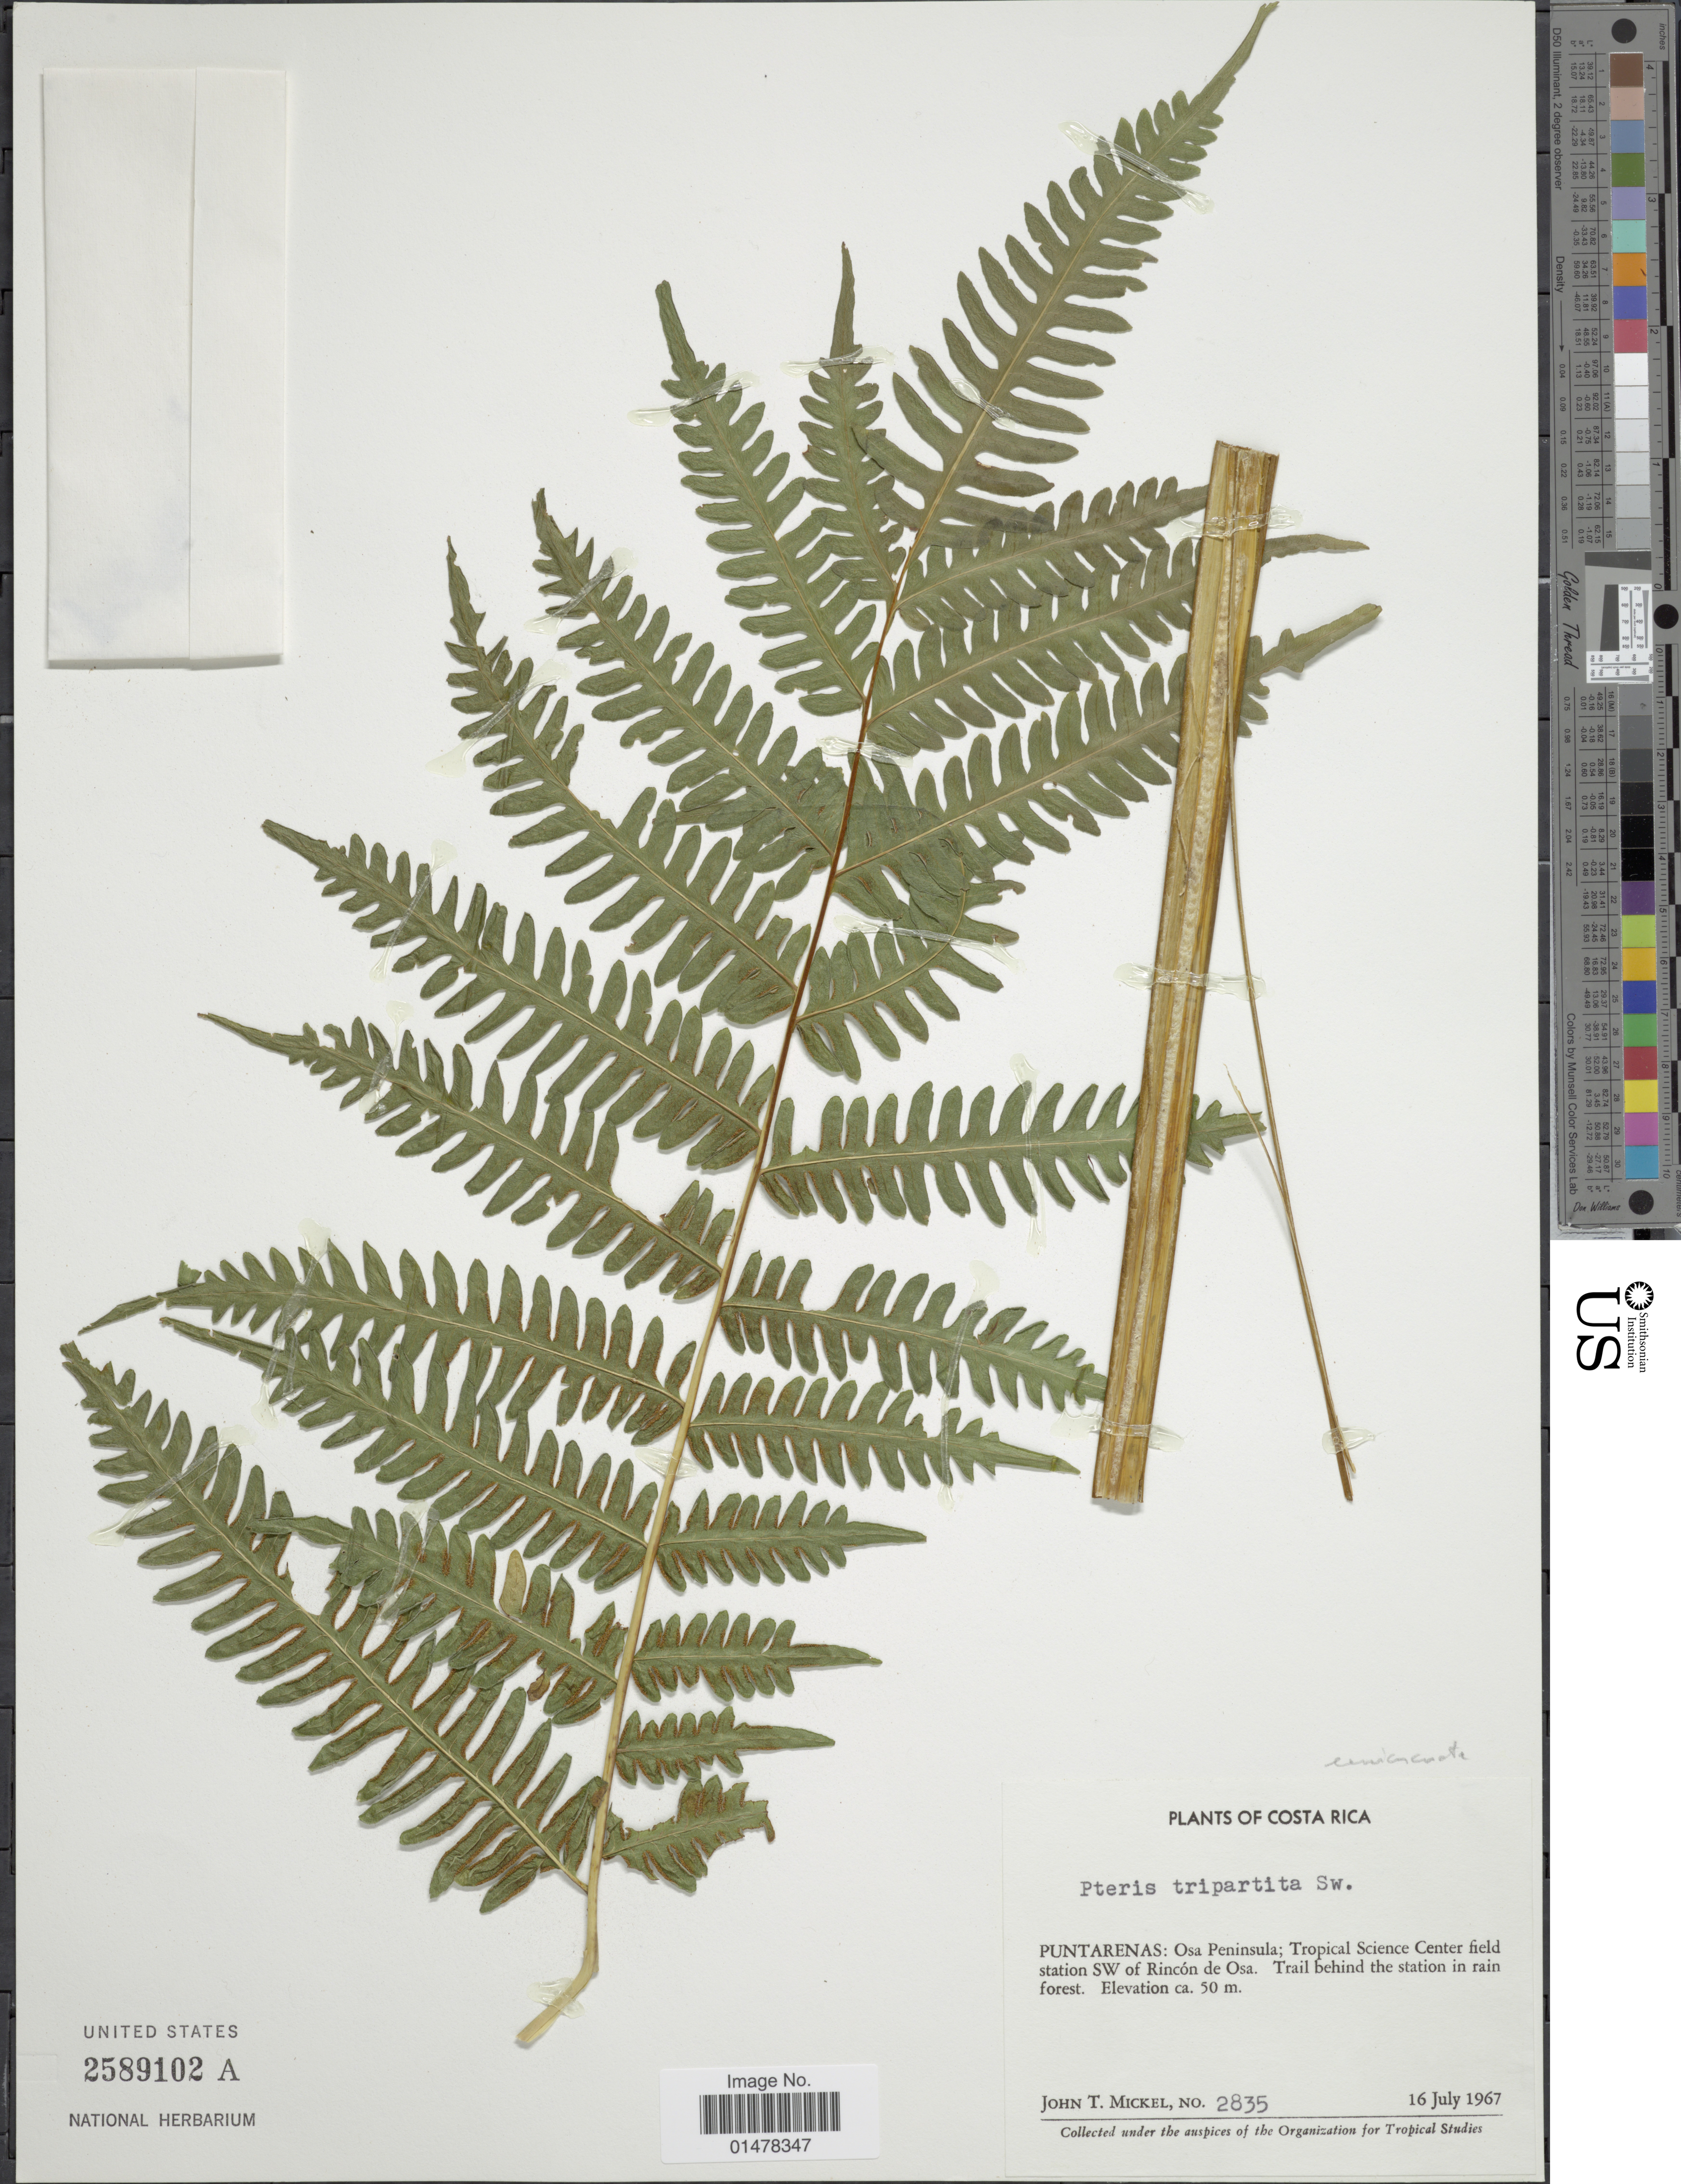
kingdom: Plantae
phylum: Tracheophyta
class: Polypodiopsida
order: Polypodiales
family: Pteridaceae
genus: Pteris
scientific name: Pteris tripartita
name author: Sw.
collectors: J. T. Mickel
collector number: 2835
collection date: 1967-07-16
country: Costa Rica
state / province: Puntarenas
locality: Plants of Costa Rica, Puntarenas: Osa Peninsula; tropical Science Center field station SW of Rincon de Osa, trail behind the Station in rain forest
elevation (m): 50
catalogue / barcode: US 2589102A